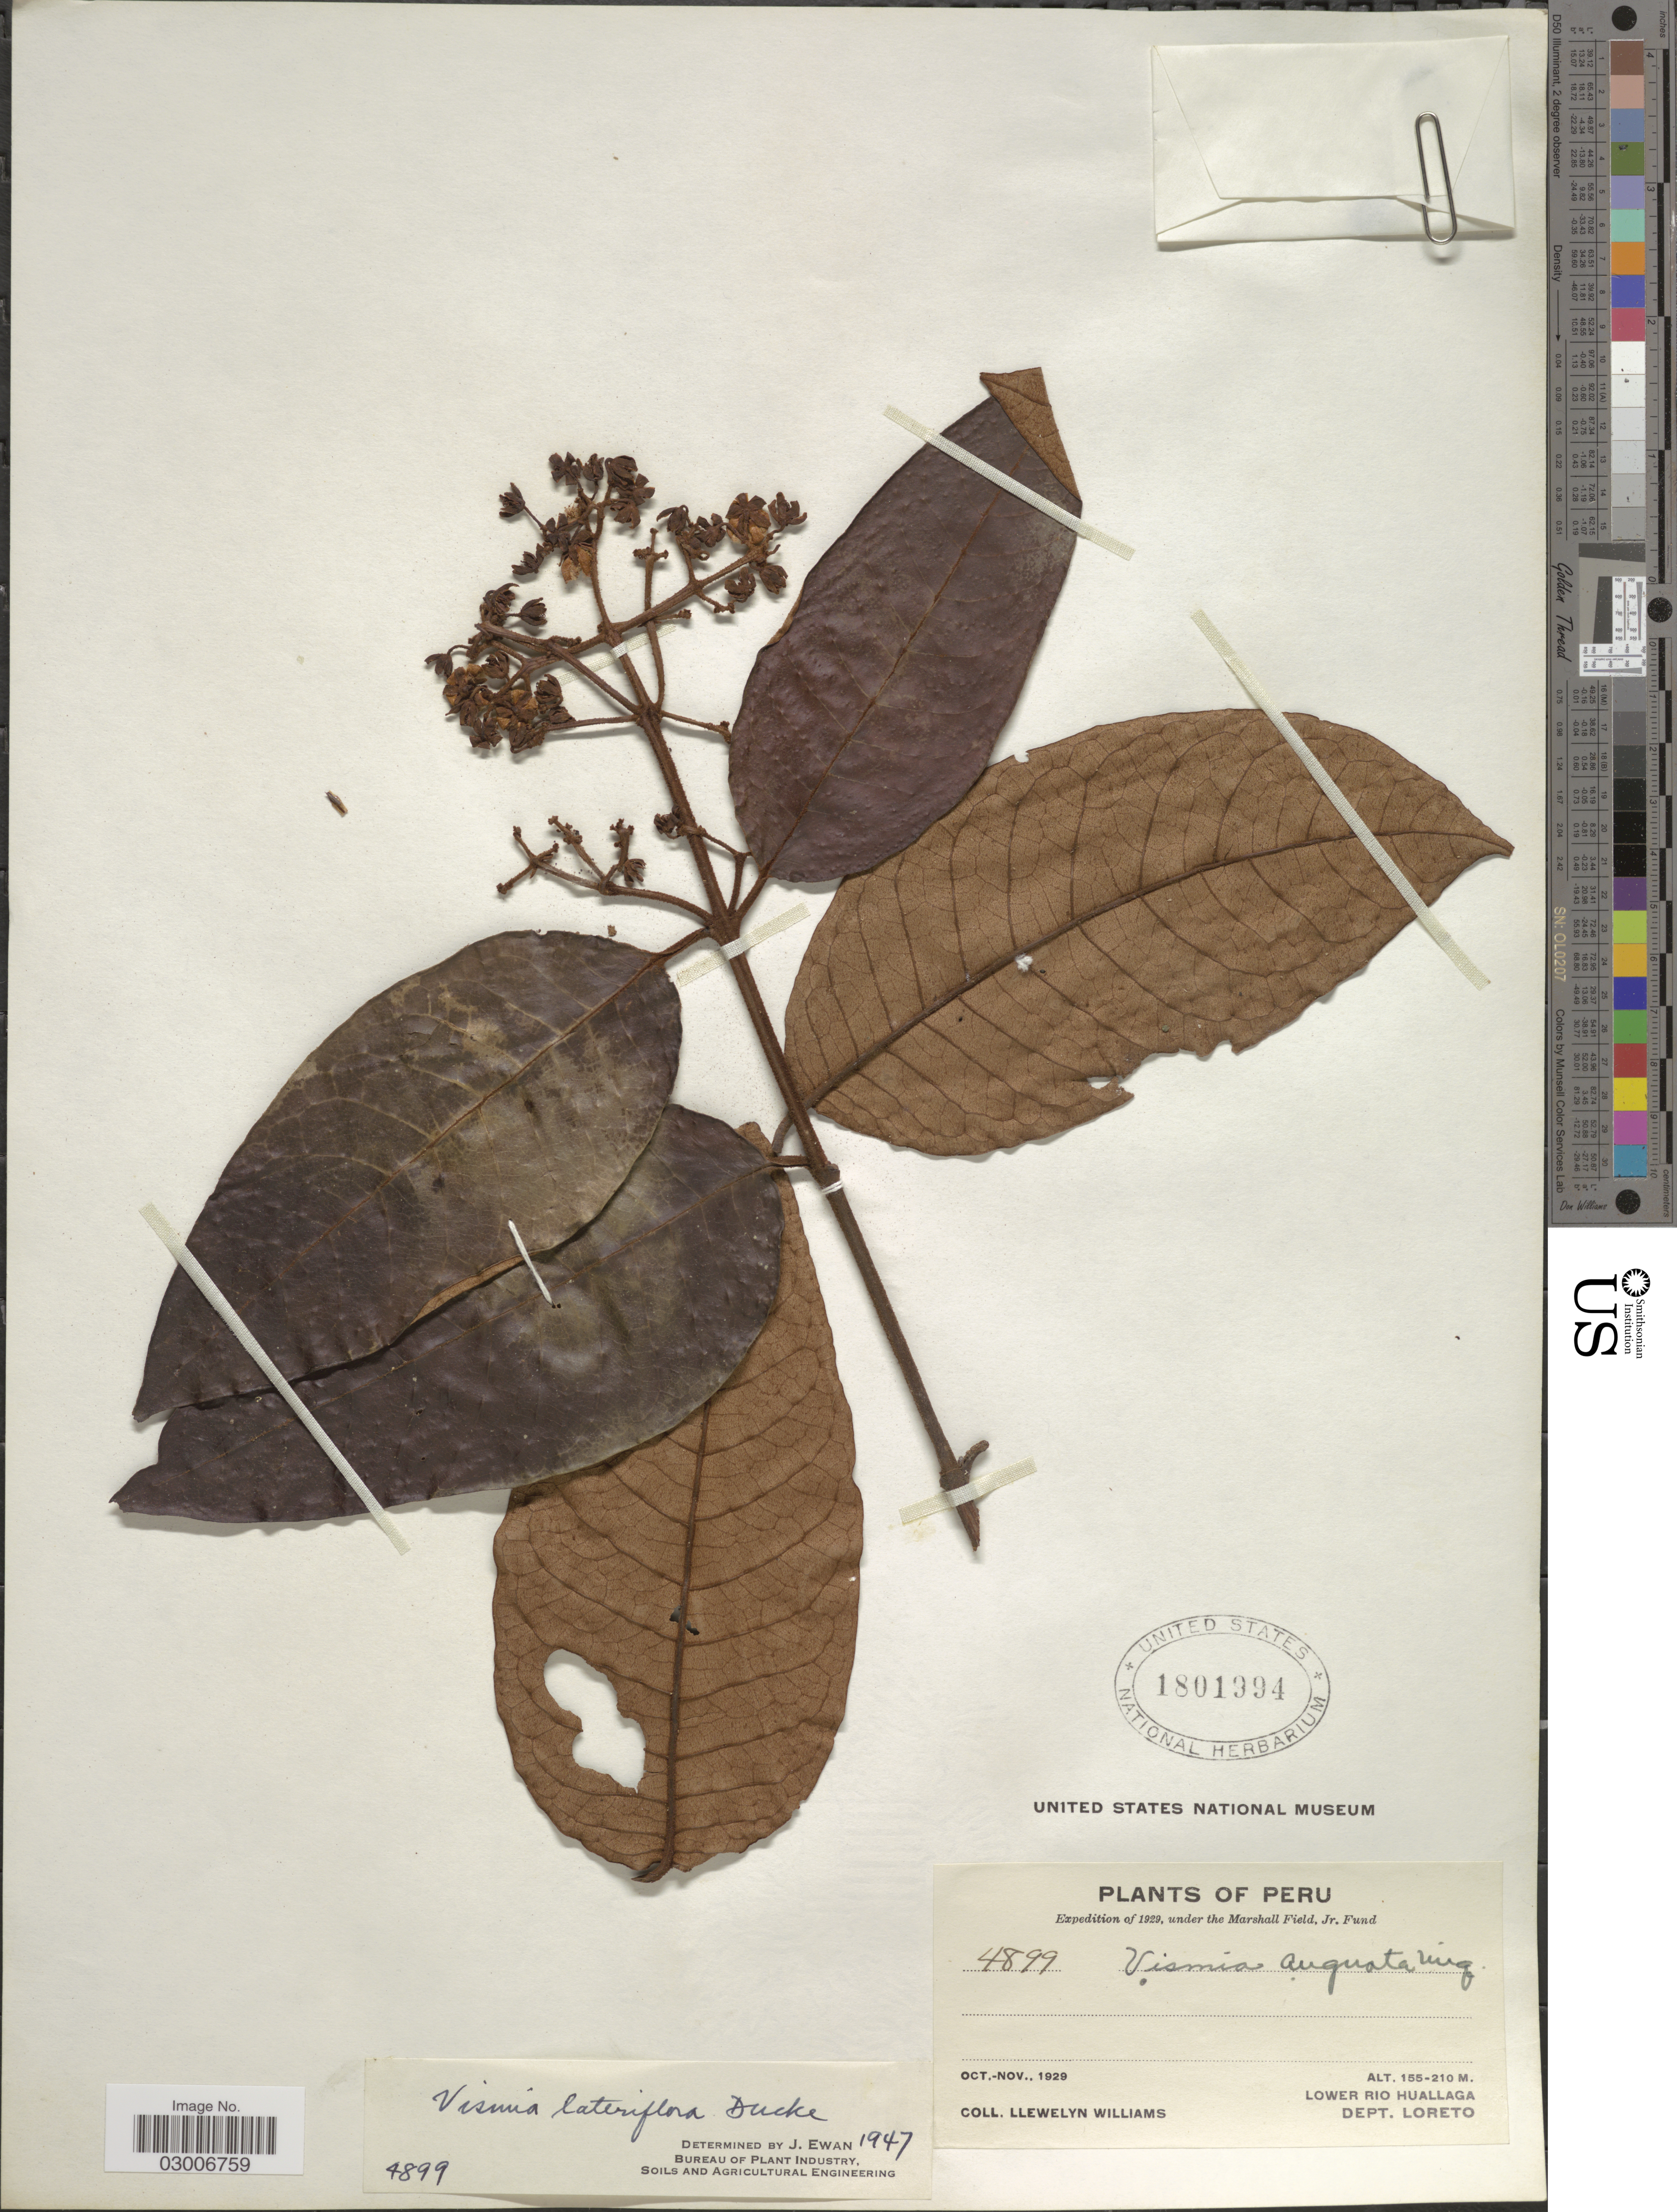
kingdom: Plantae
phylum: Tracheophyta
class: Magnoliopsida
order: Malpighiales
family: Hypericaceae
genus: Vismia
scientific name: Vismia lateriflora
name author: Ducke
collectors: Ll. Williams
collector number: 4899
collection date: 1929-10/1929-11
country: Peru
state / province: Loreto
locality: Lower Rio Huallaga, Dept. Loreto.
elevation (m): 155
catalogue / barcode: US 1801994